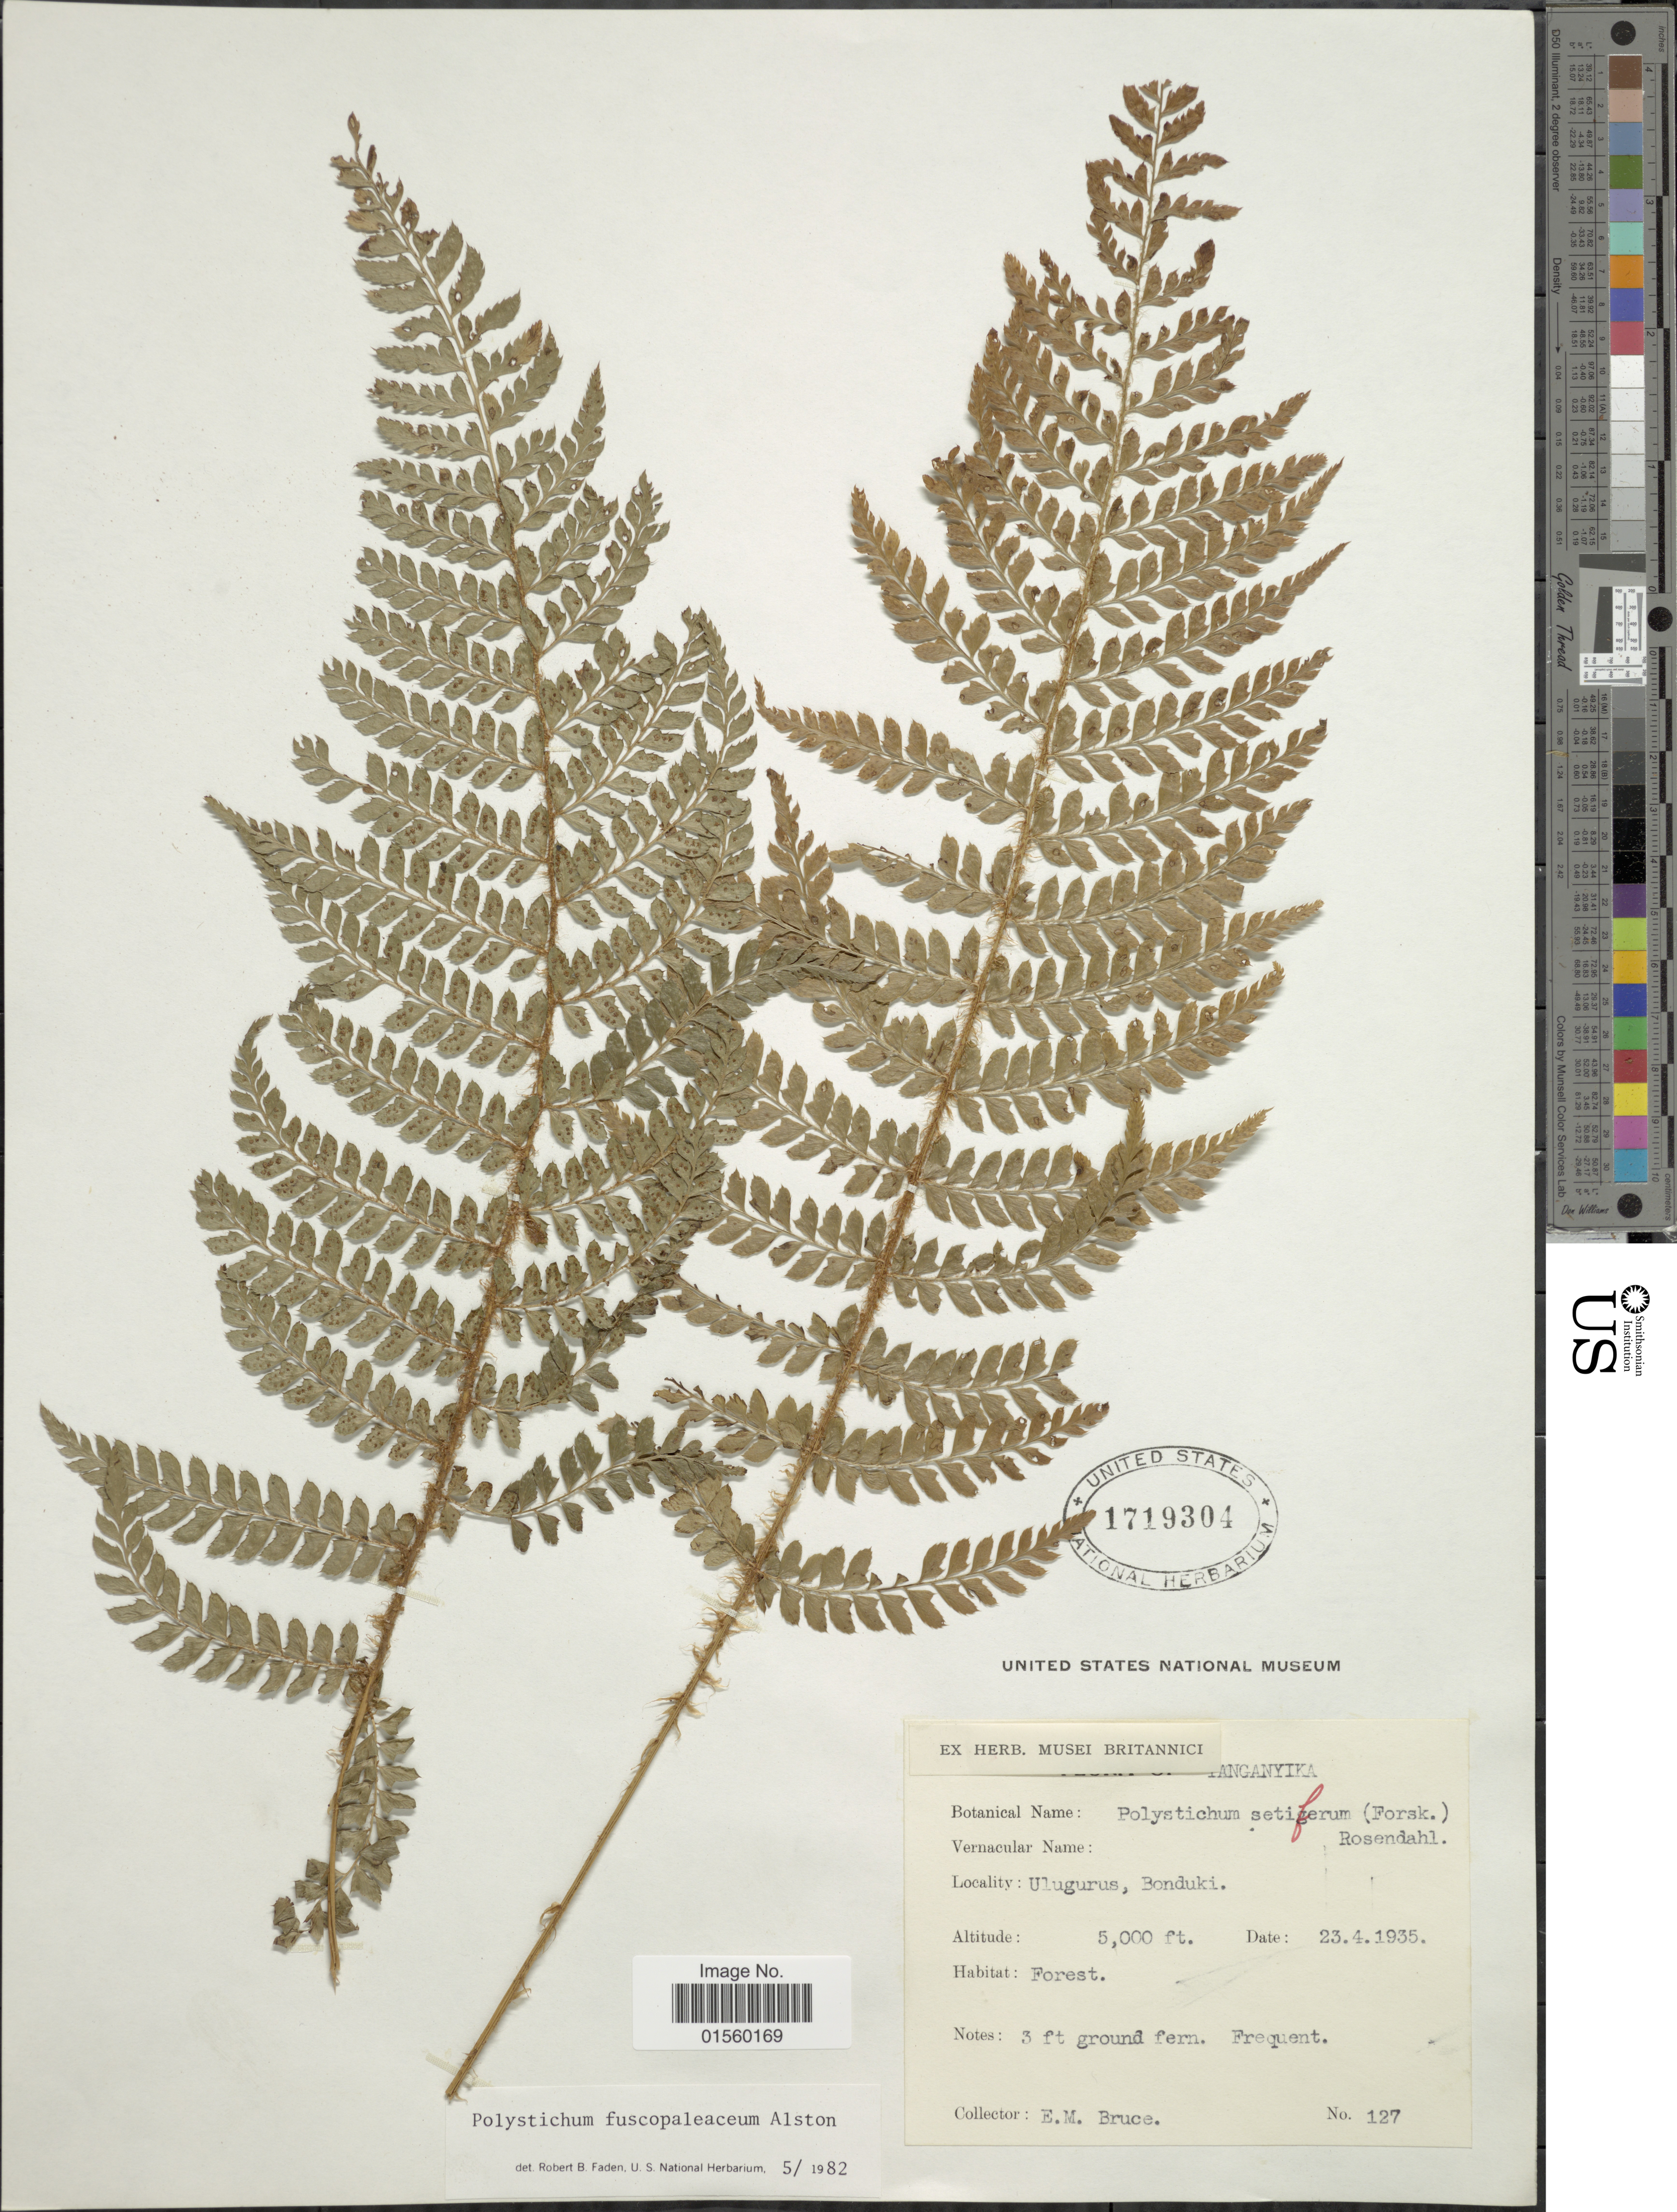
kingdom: Plantae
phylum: Tracheophyta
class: Polypodiopsida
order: Polypodiales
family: Dryopteridaceae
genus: Polystichum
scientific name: Polystichum fuscopaleaceum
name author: Alston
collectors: E. Bruce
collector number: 127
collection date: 1935-04-23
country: Tanzania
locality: Tanganyika, Ulugurus, Bonduki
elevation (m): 1524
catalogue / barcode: US 1719304